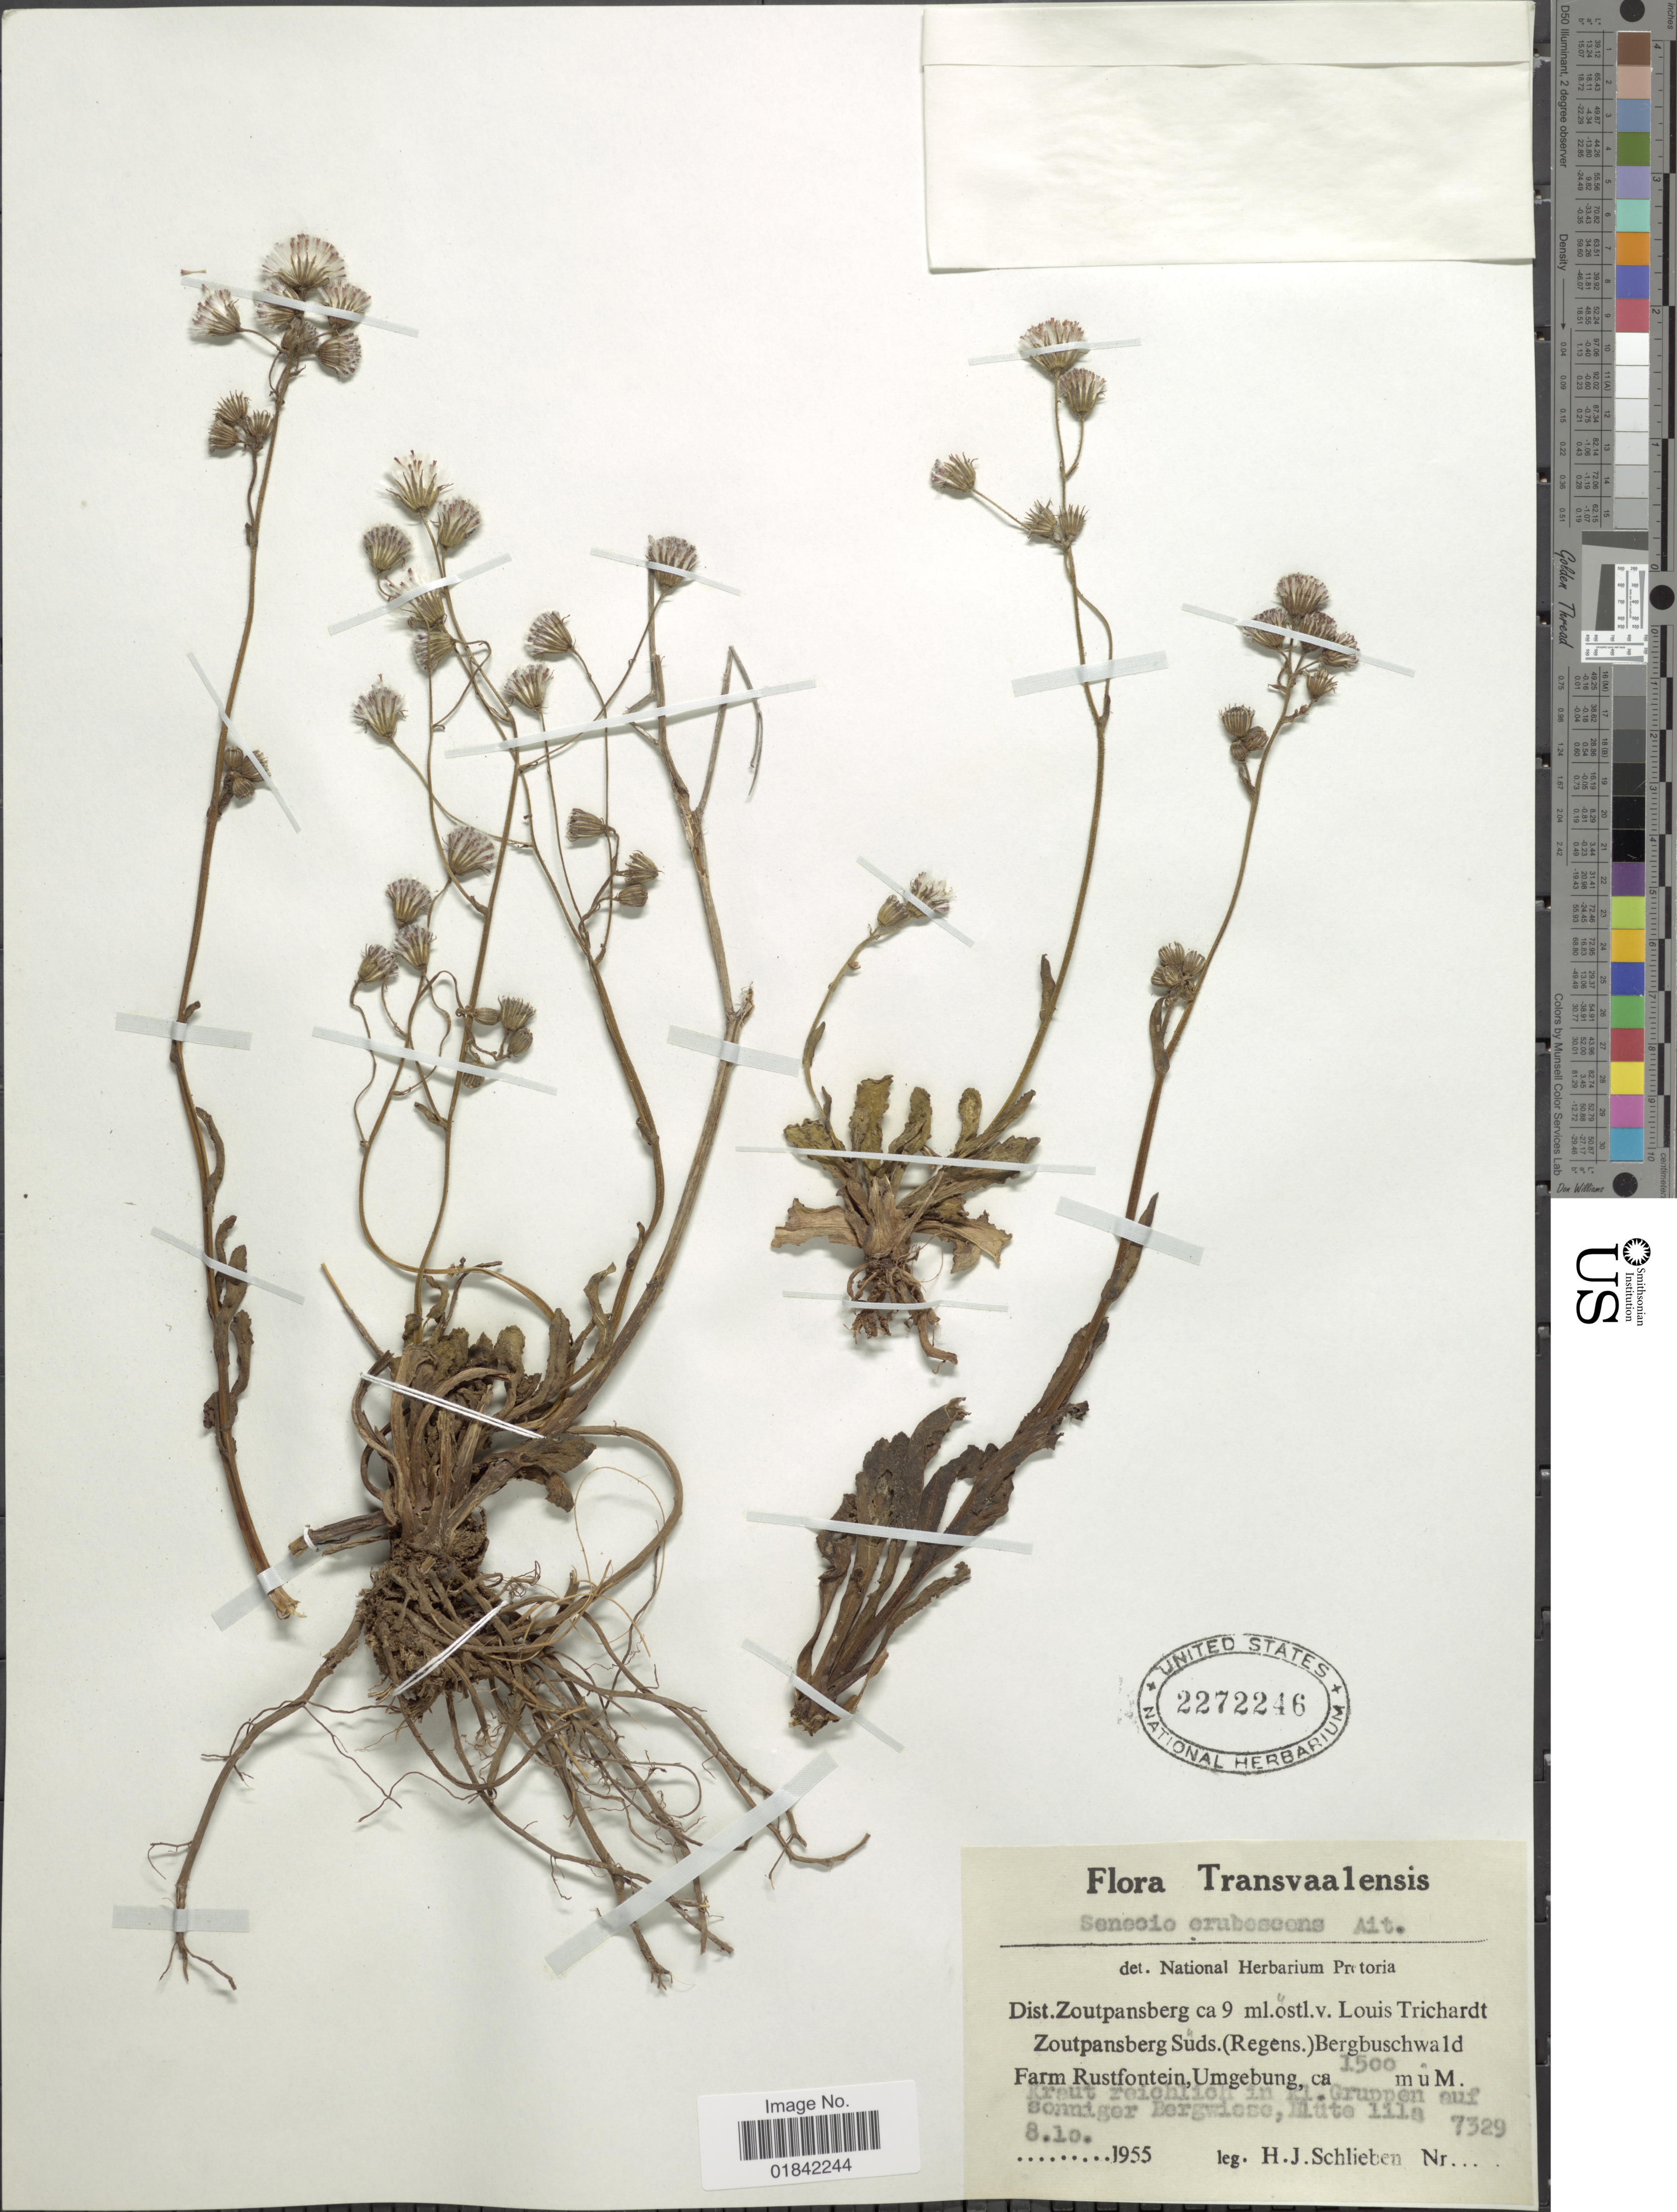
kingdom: Plantae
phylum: Tracheophyta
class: Magnoliopsida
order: Asterales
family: Asteraceae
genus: Senecio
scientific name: Senecio erubescens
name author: Aiton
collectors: H. J. Schlieben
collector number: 7329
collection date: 1955-10-08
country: South Africa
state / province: Limpopo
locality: Transvaalensis, Dist. Zoutpansberg ca 9 ml. ostl. v. Louis Trichardt Zoutpansberg Suds. (Regens), Bergbuschwald Farm Rustfontein, Umgebung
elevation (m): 1500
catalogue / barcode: US 2272246